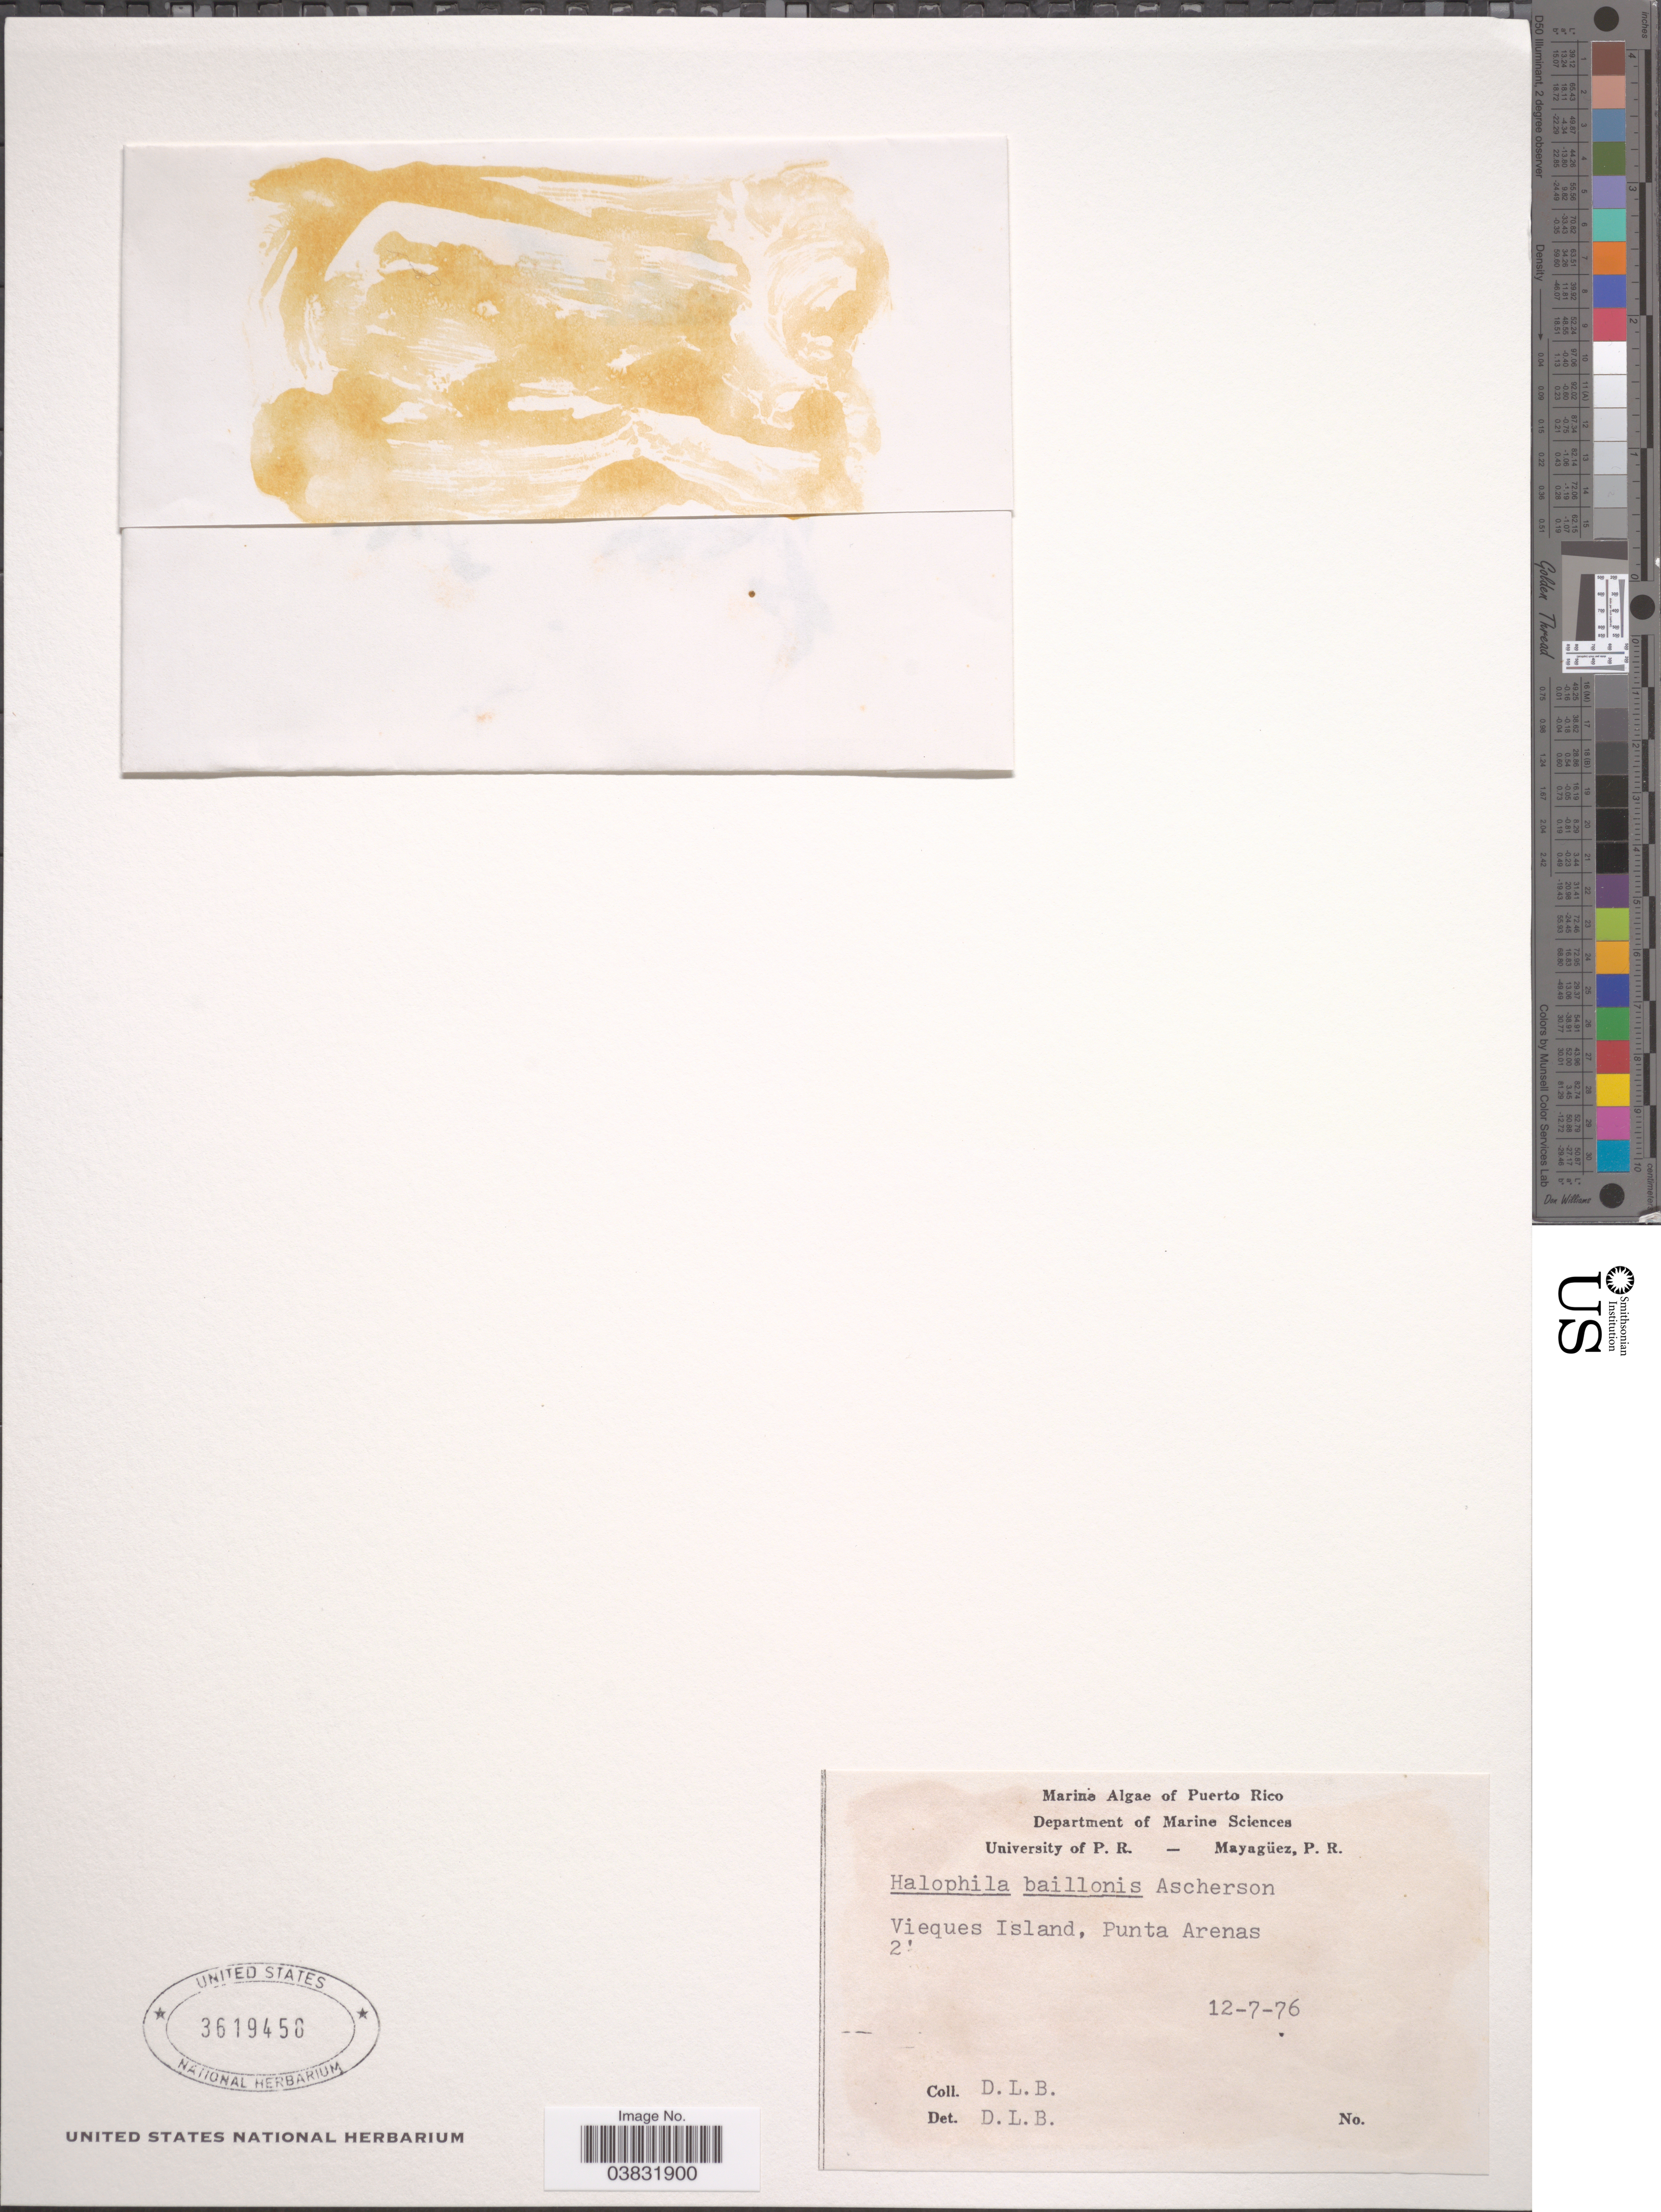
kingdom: Plantae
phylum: Tracheophyta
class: Liliopsida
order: Alismatales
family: Hydrocharitaceae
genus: Halophila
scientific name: Halophila baillonis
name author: Asch. ex Dickie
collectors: D. L. B.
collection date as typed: Transcribed d/m/y: 12/7/76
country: Puerto Rico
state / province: Vieques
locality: Vieques Island, Punta Arenas.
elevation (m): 1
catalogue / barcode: US 3619456